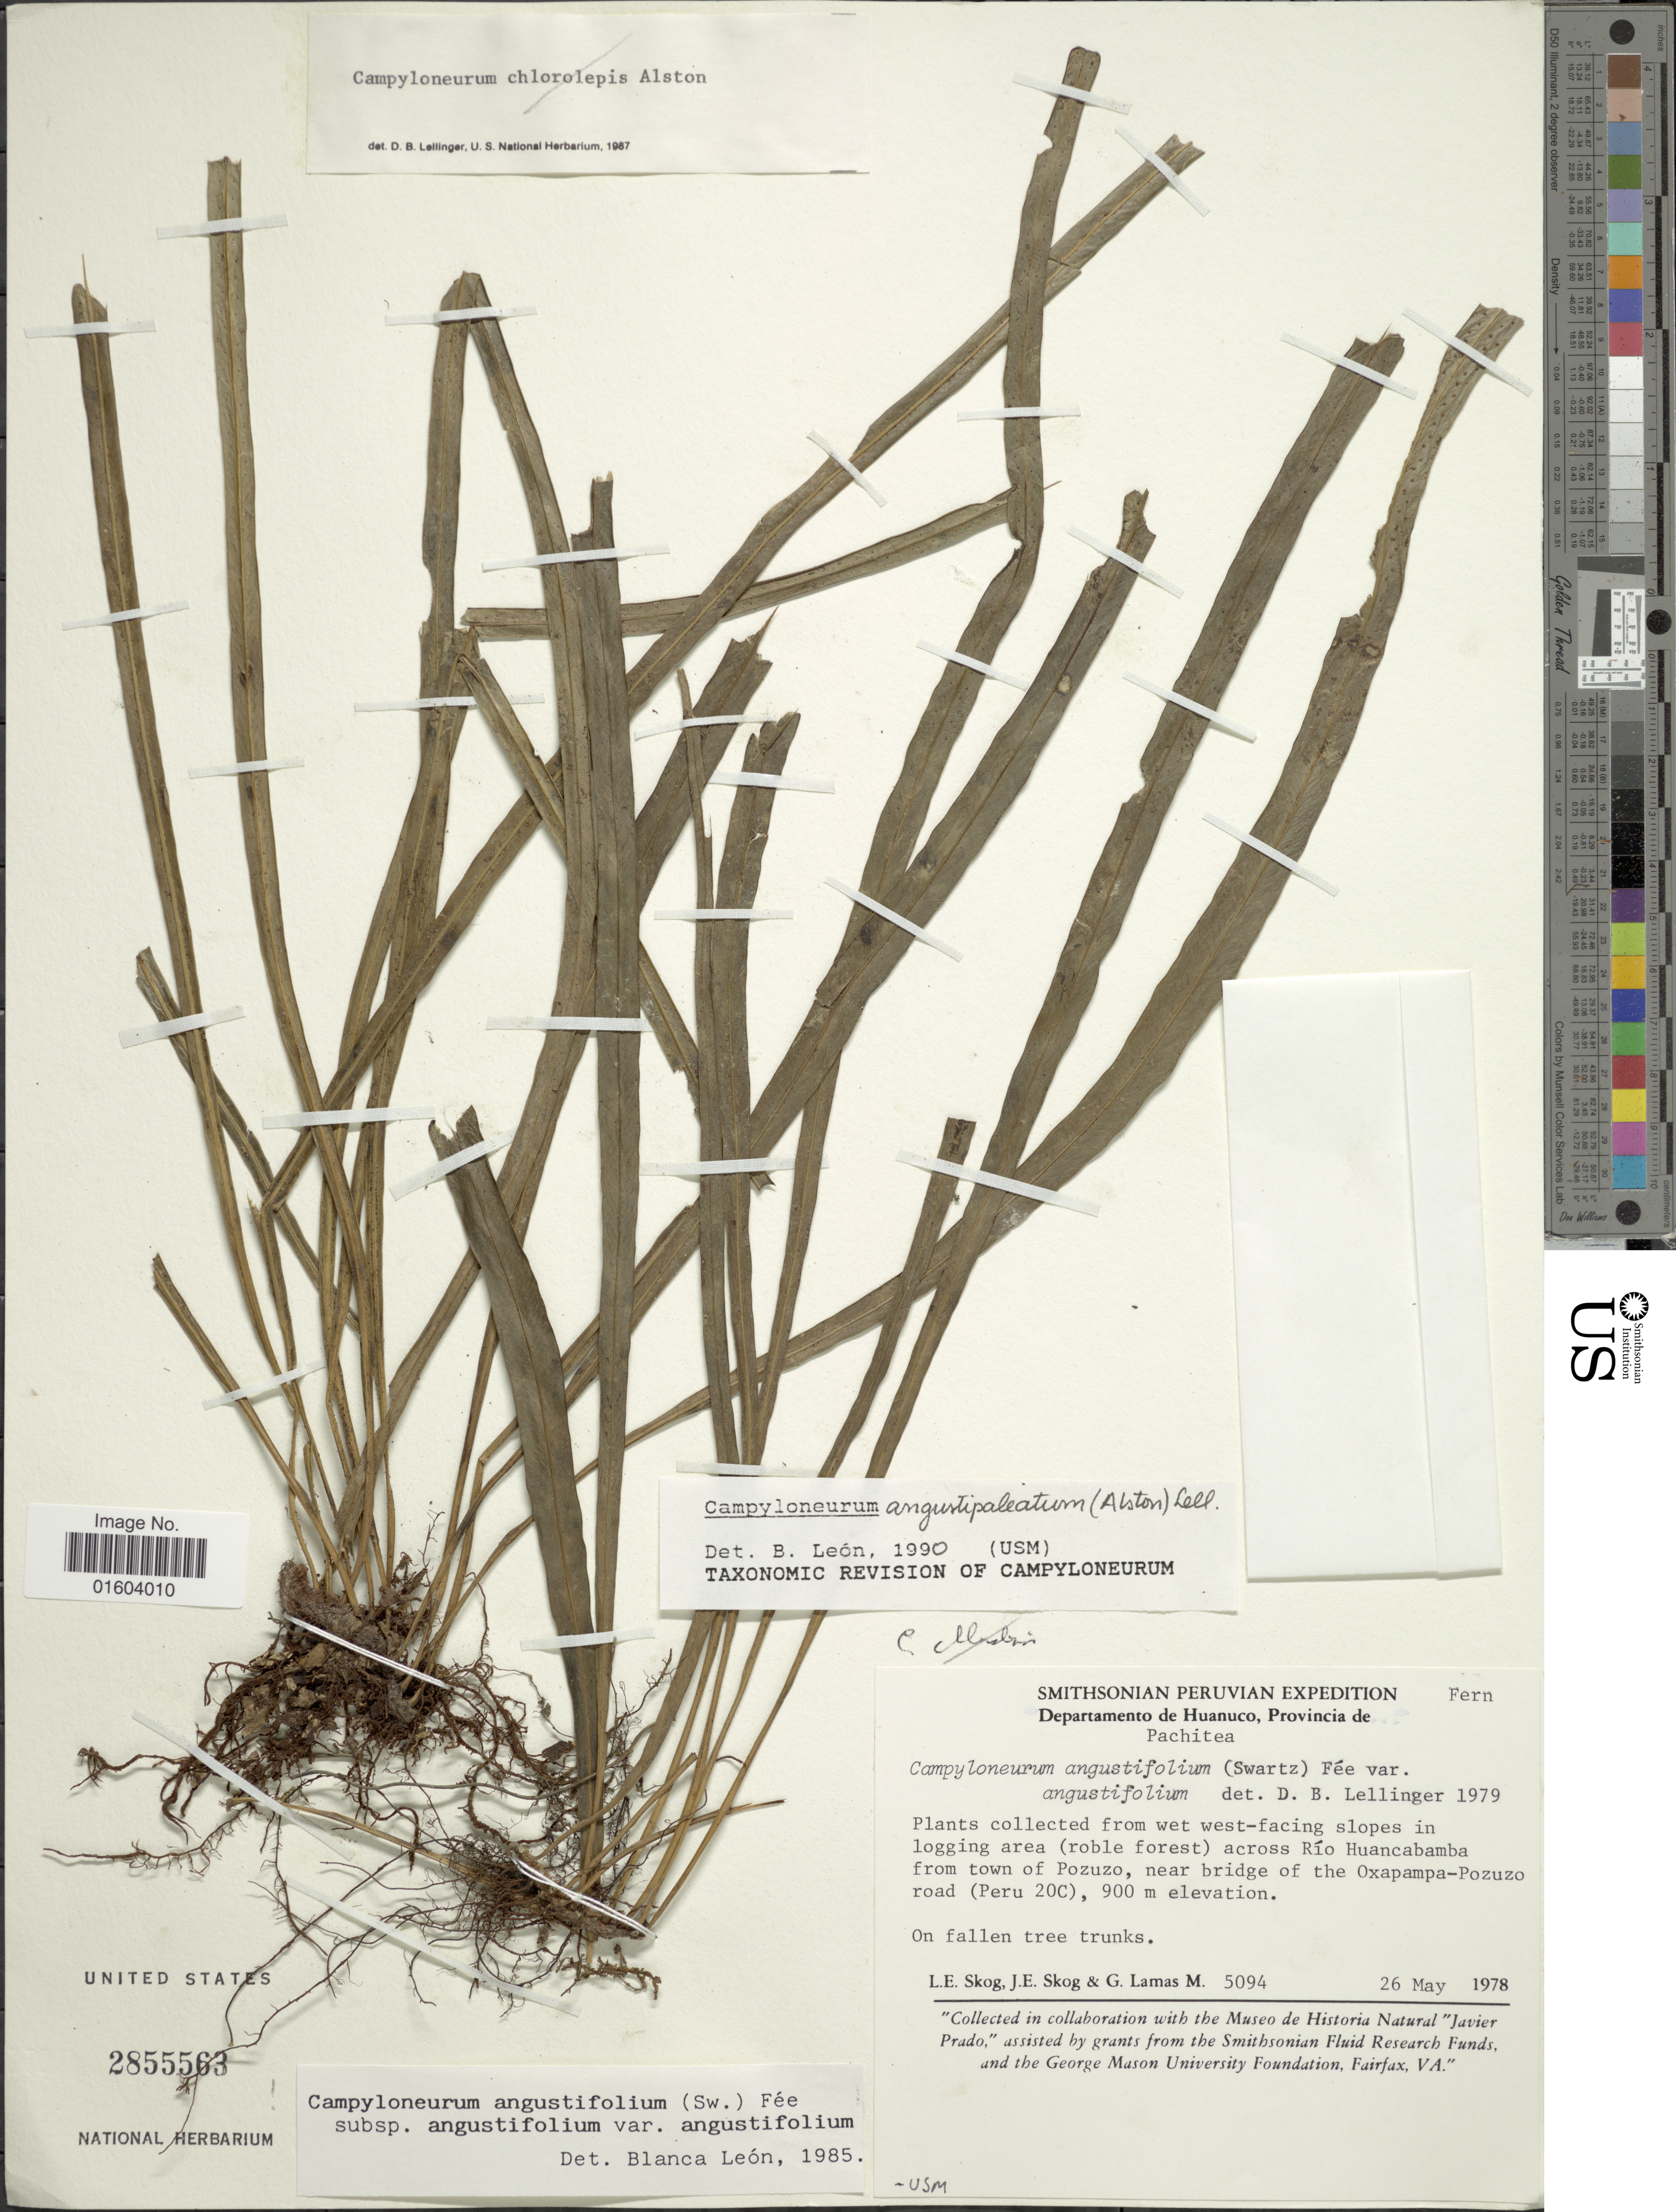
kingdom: Plantae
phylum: Tracheophyta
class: Polypodiopsida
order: Polypodiales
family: Polypodiaceae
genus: Campyloneurum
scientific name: Campyloneurum angustifolium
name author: (Sw.) Fée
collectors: L. E. Skog, J. E. Skog & G. Lamas M.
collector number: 5094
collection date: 1978-05-26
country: Peru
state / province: Huánuco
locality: Departamento de Huanuco de Pachitea. Across Rio Huancabamba from town of Pozuzo, near bridge of the Oxapampa-Pozuzo road (Peru 20C).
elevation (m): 900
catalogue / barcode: US 2855563